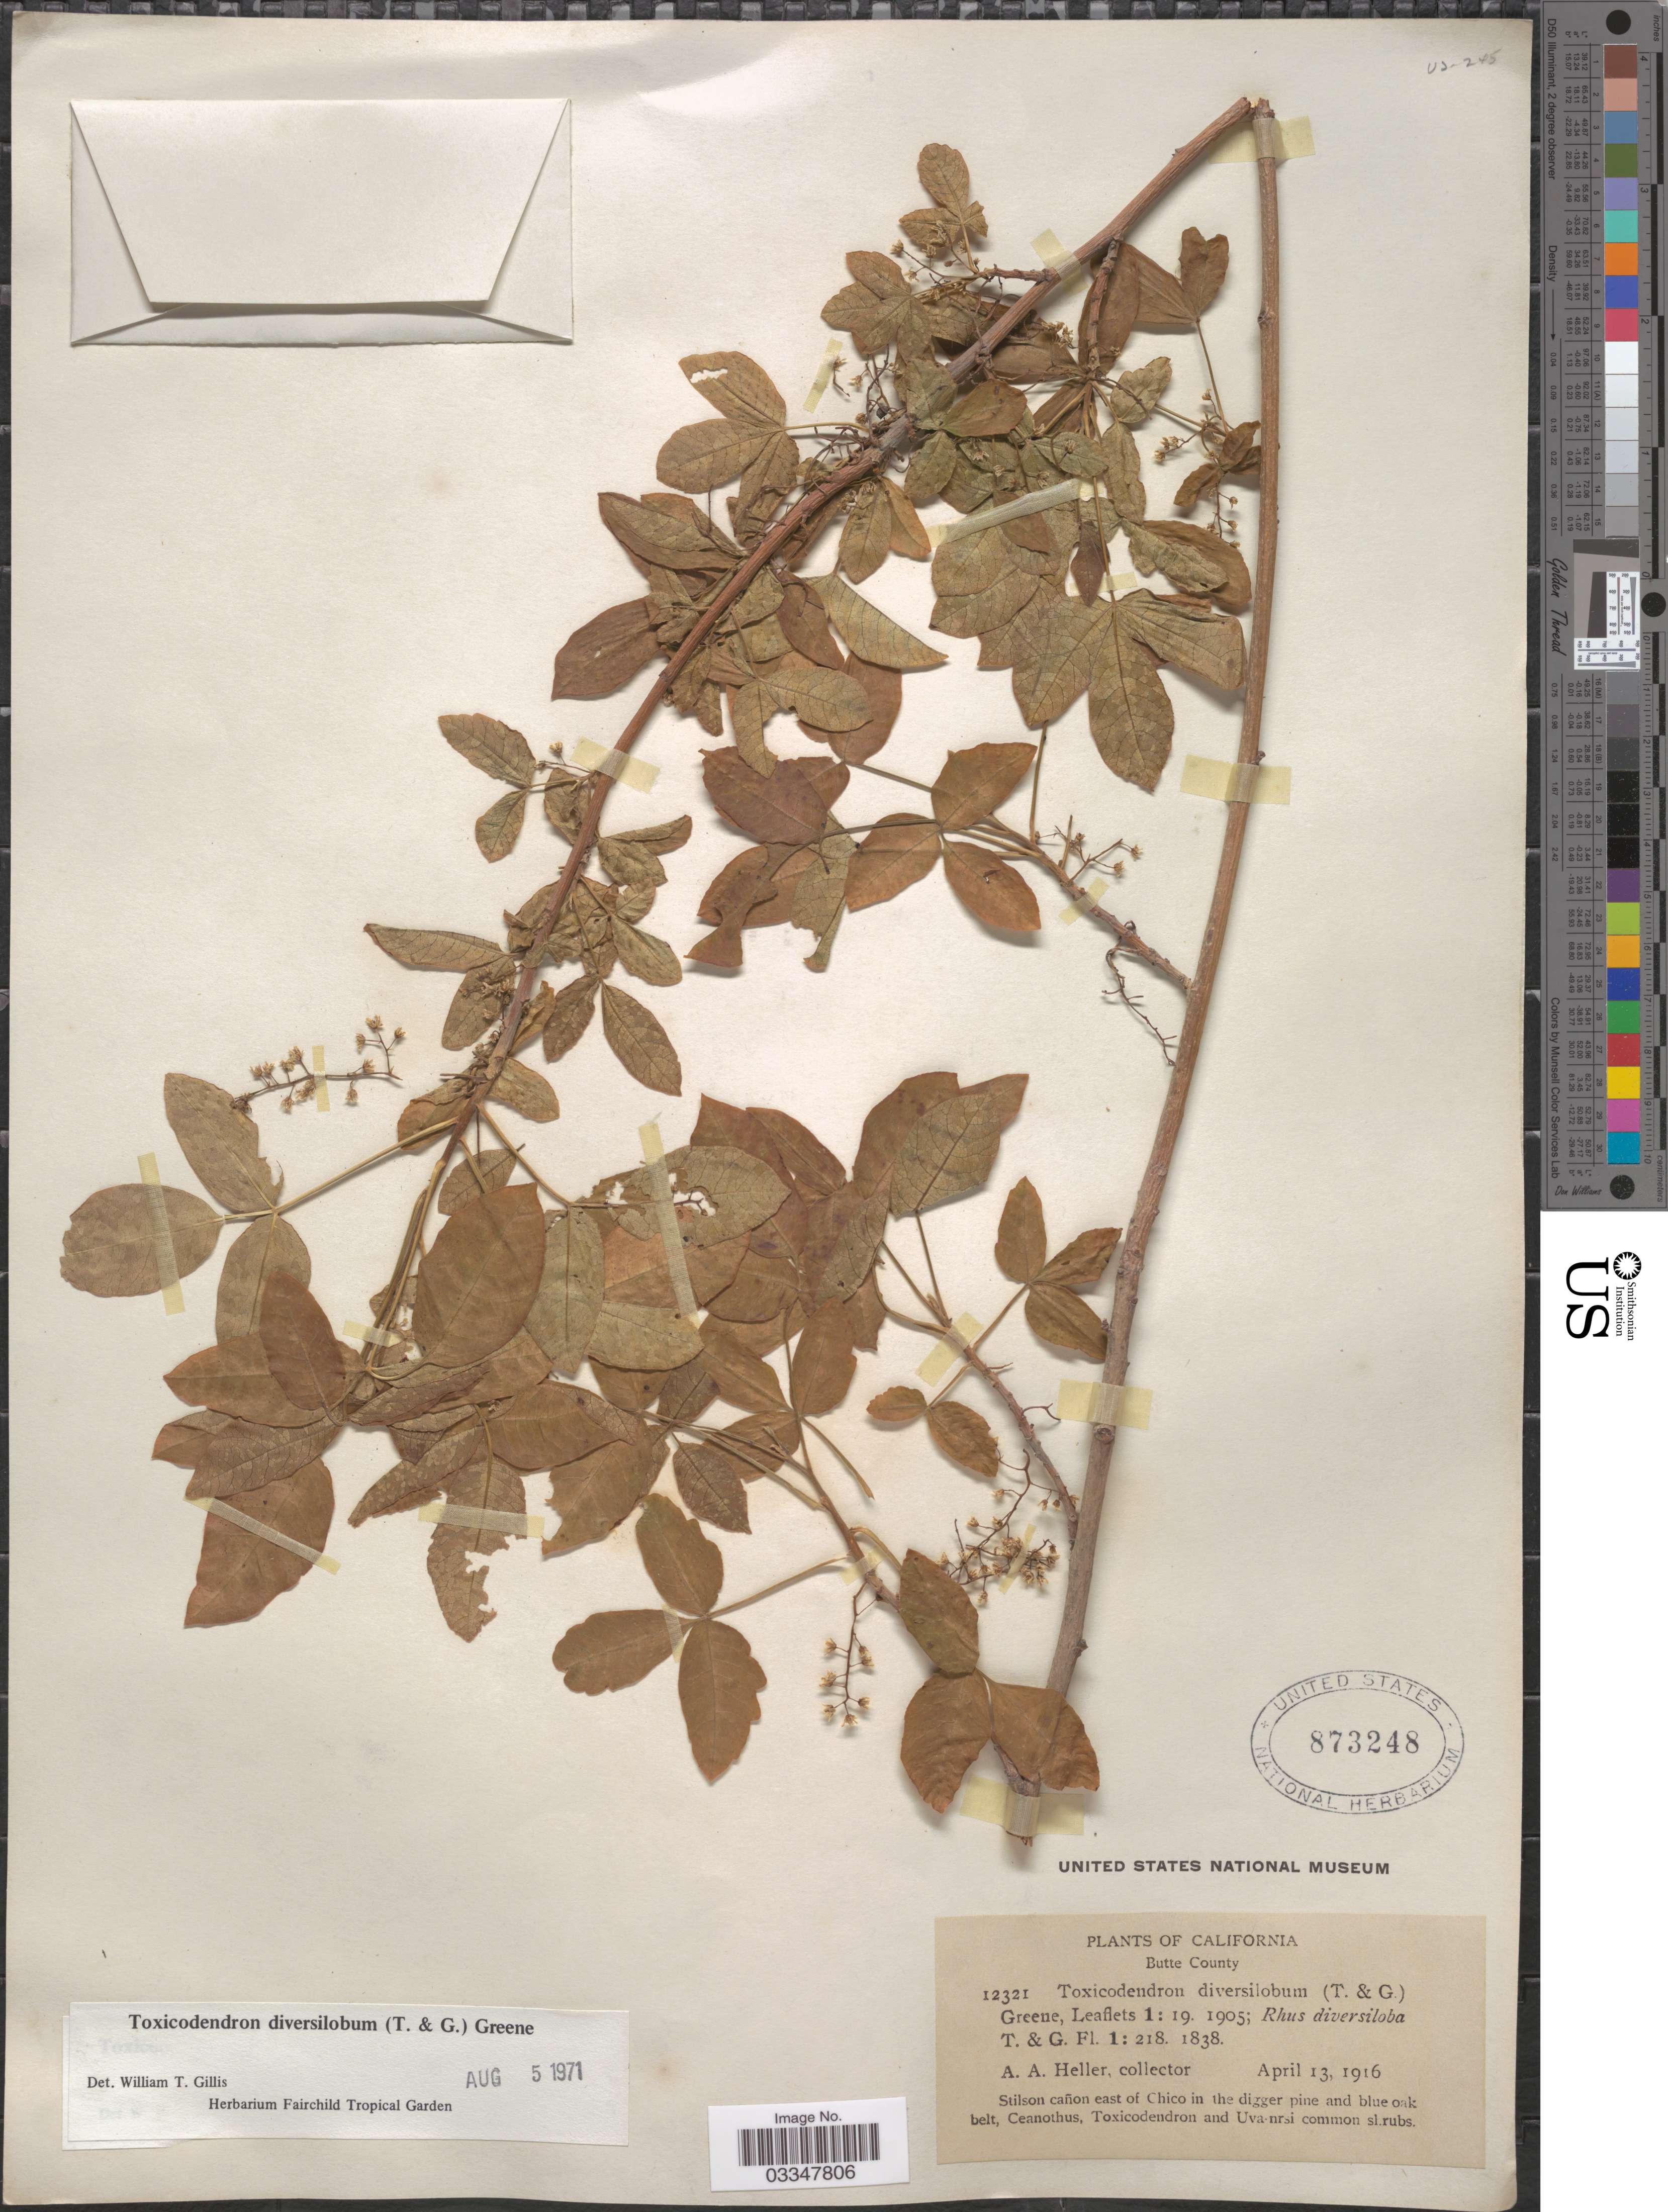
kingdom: Plantae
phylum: Tracheophyta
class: Magnoliopsida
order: Sapindales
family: Anacardiaceae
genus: Toxicodendron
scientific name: Toxicodendron diversilobum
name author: (Torr. & A. Gray) Greene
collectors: A. A. Heller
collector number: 12321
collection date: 1916-04-13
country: United States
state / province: California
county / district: Butte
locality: Butte County.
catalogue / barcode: US 873248